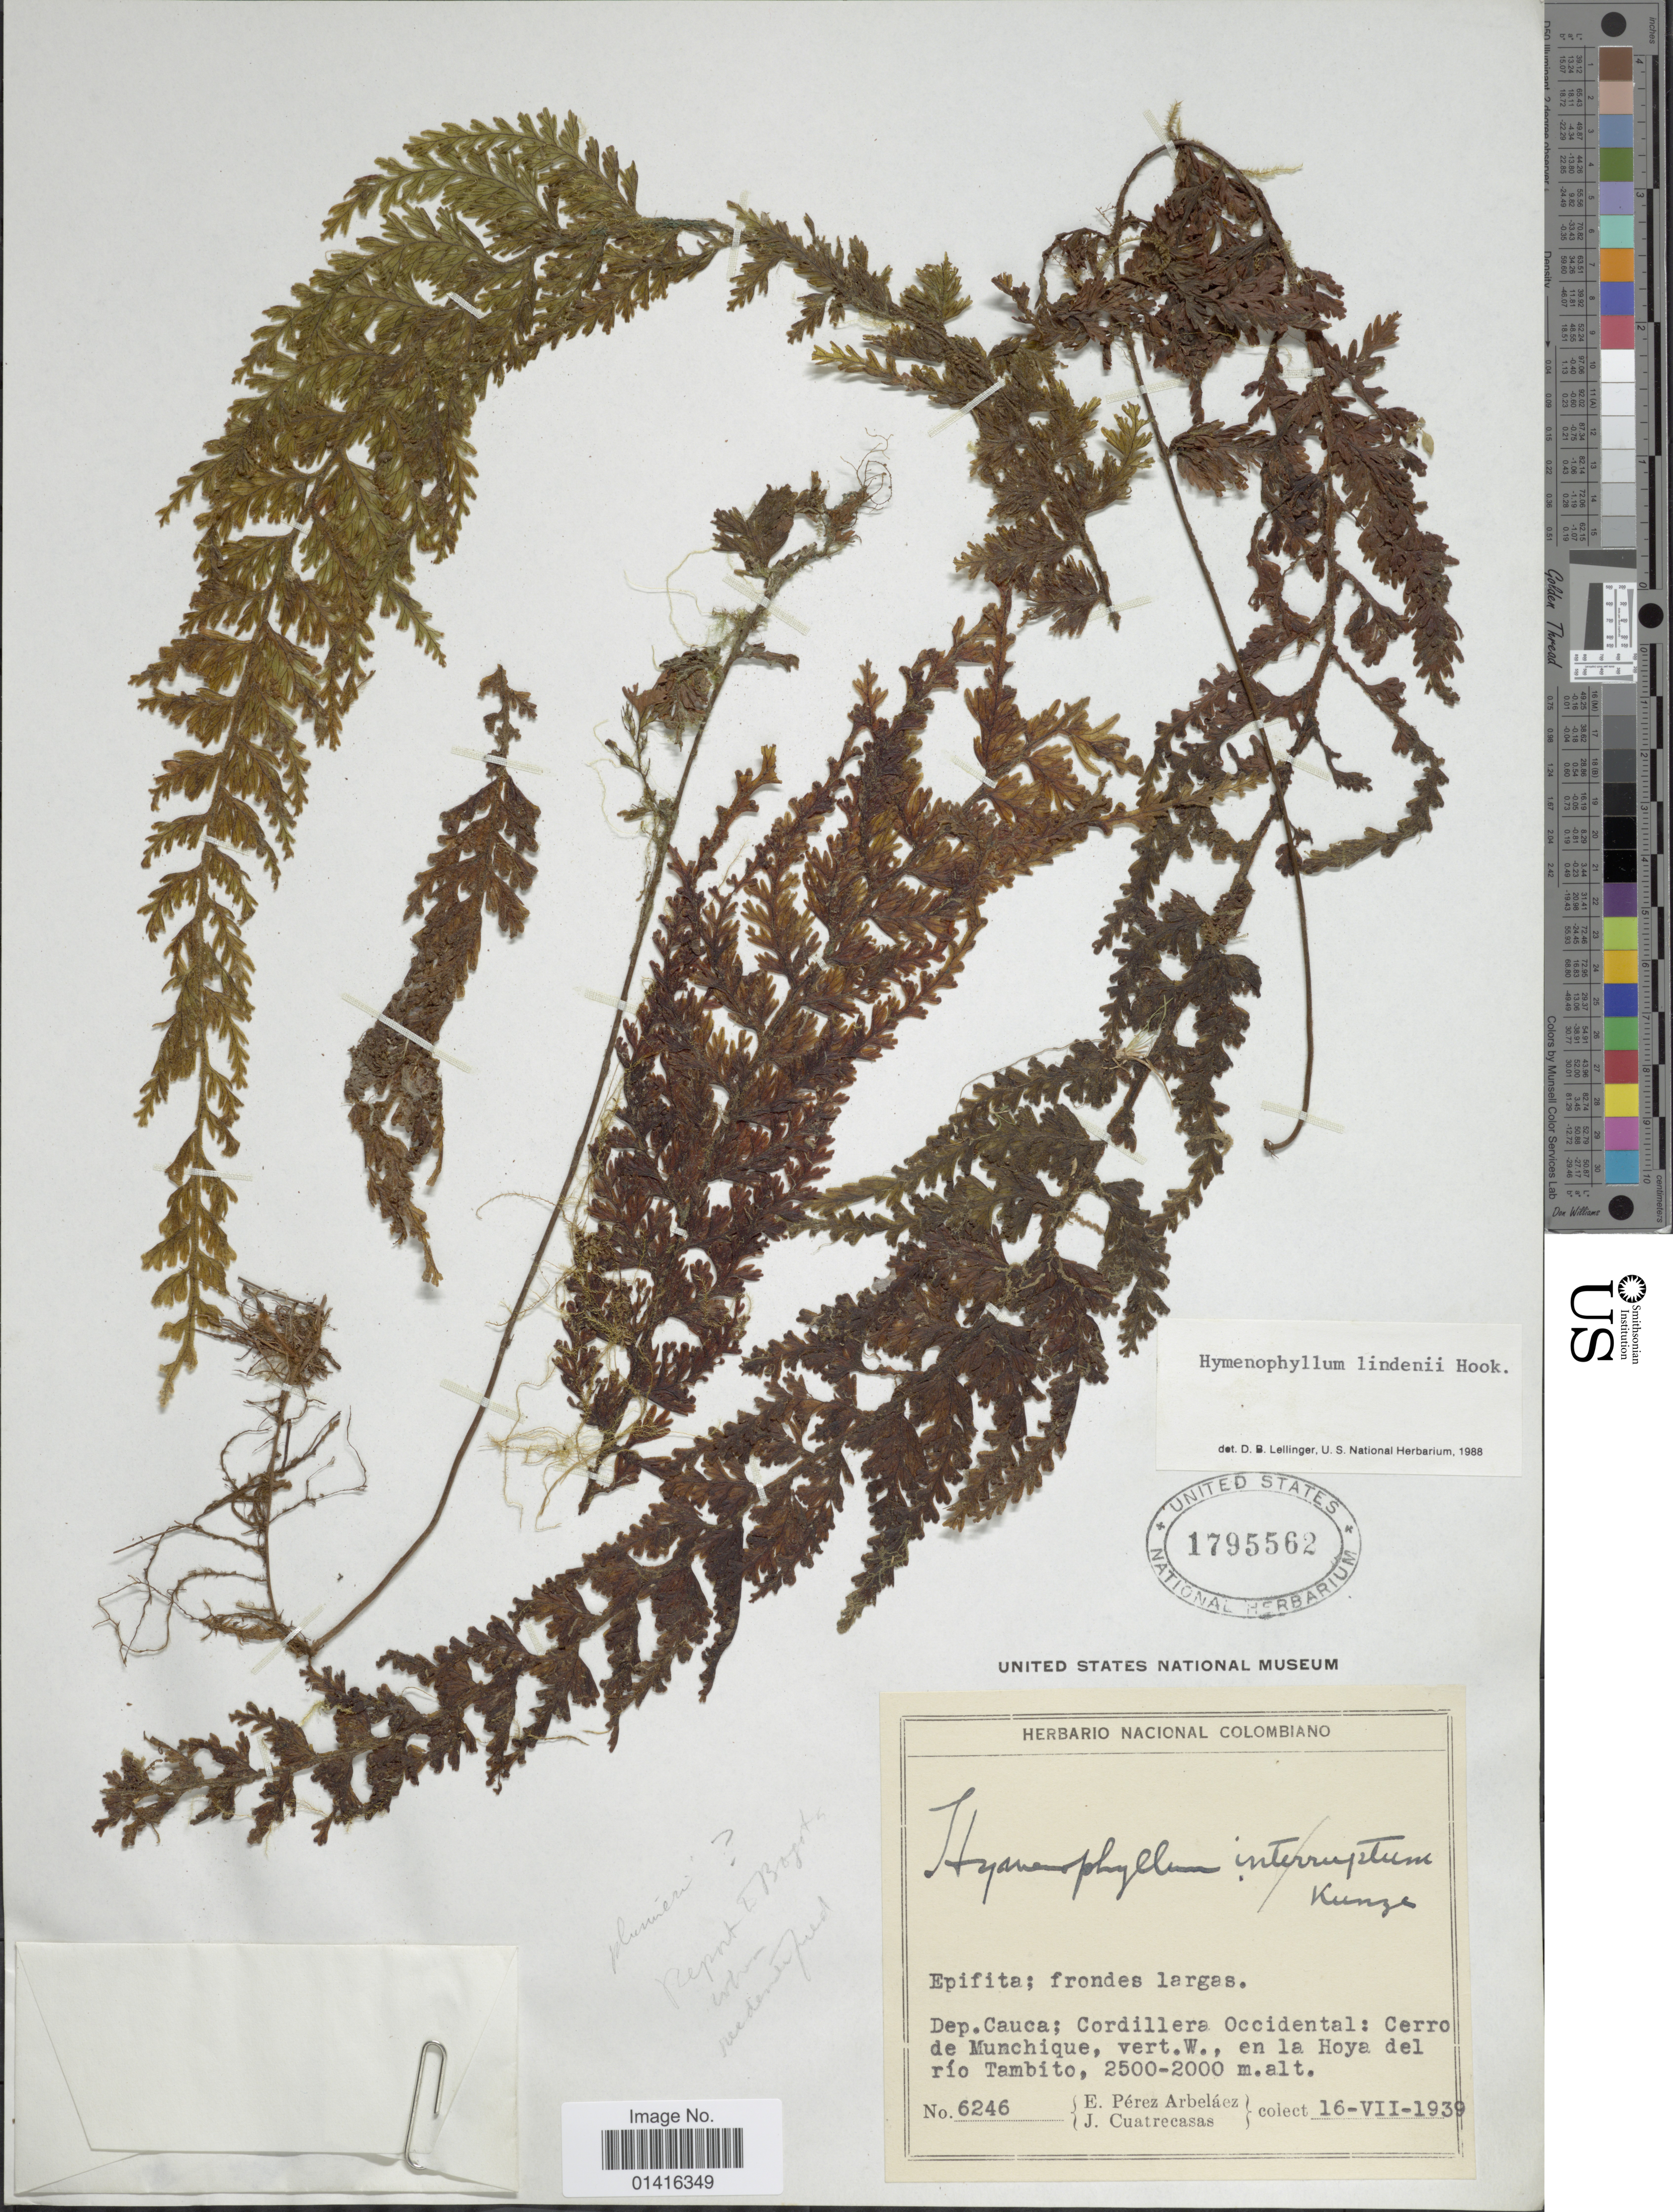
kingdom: Plantae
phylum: Tracheophyta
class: Polypodiopsida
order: Hymenophyllales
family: Hymenophyllaceae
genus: Hymenophyllum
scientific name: Hymenophyllum lindenii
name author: Hook.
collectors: E. Pérez Arbeláez & J. Cuatrecasas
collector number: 6246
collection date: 1939-07-16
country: Colombia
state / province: Cauca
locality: Cordillera Occidental: Cerro de Munchique, vert. W., en la Hoya del río Tambito.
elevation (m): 2000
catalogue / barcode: US 1795562